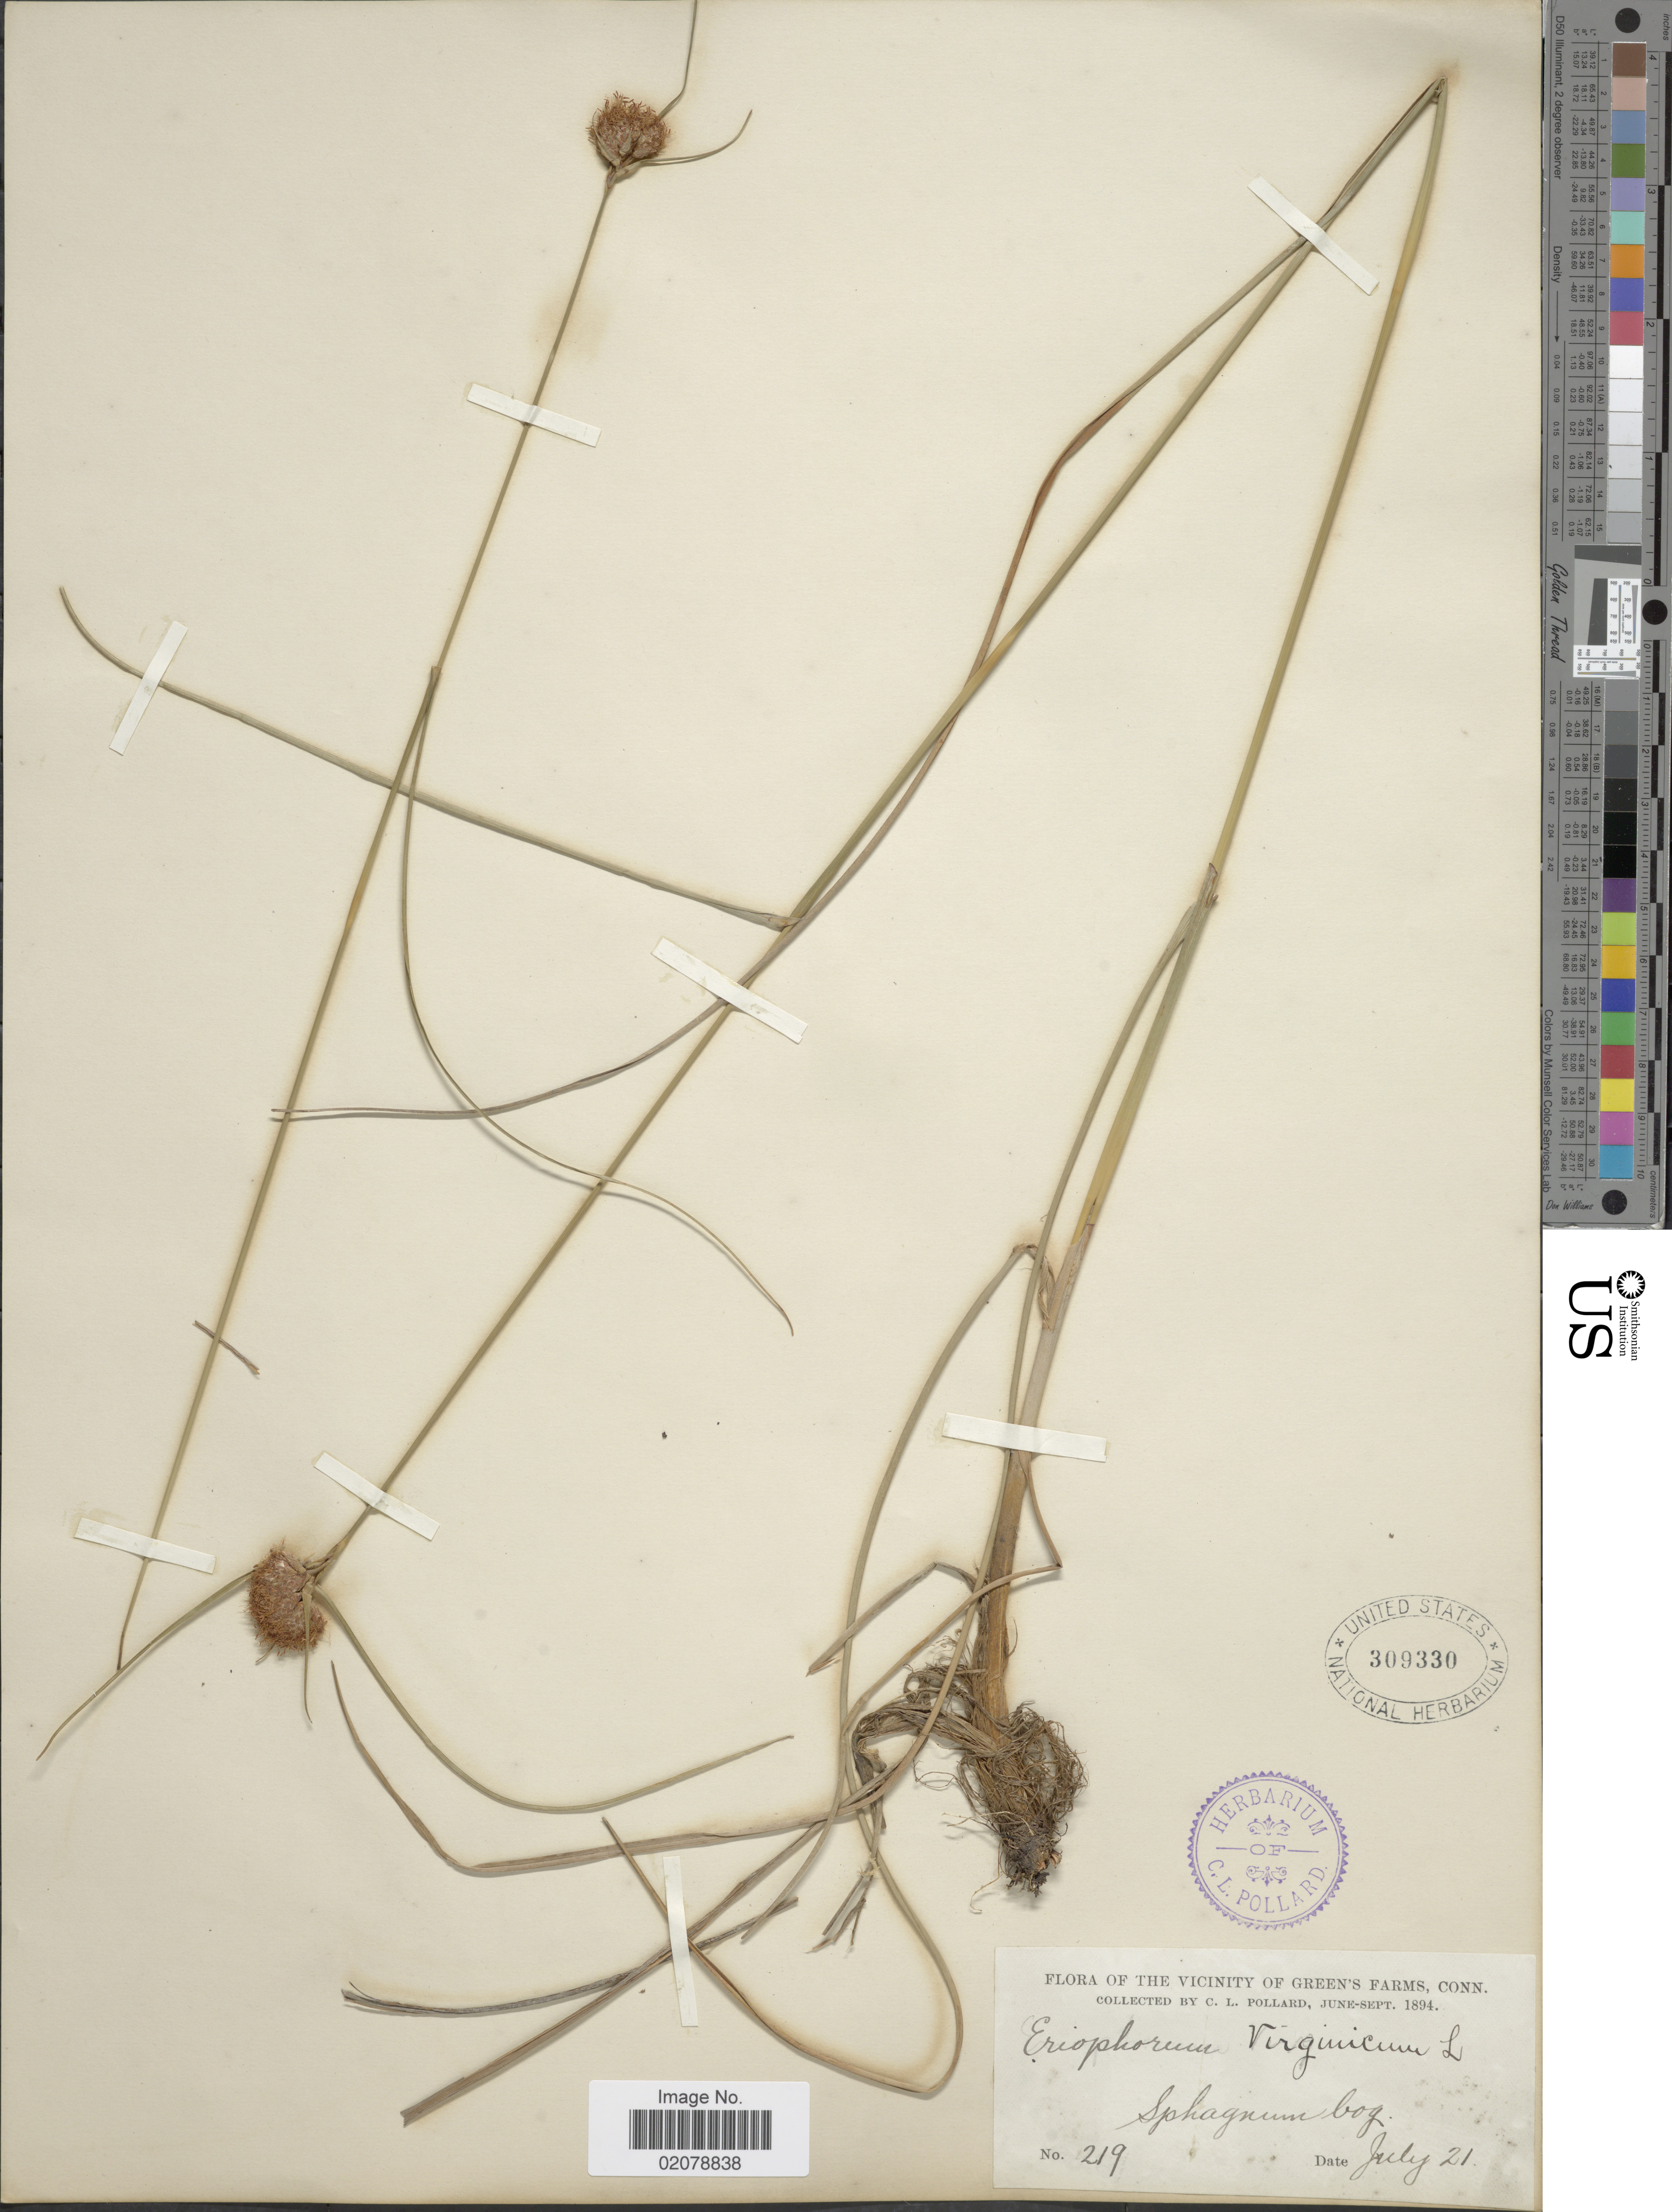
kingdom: Plantae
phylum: Tracheophyta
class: Liliopsida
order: Poales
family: Cyperaceae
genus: Eriophorum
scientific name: Eriophorum virginicum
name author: L.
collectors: C. L. Pollard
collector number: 219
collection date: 1894-07-21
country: United States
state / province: Connecticut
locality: Vicinity of Green's Farms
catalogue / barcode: US 309330